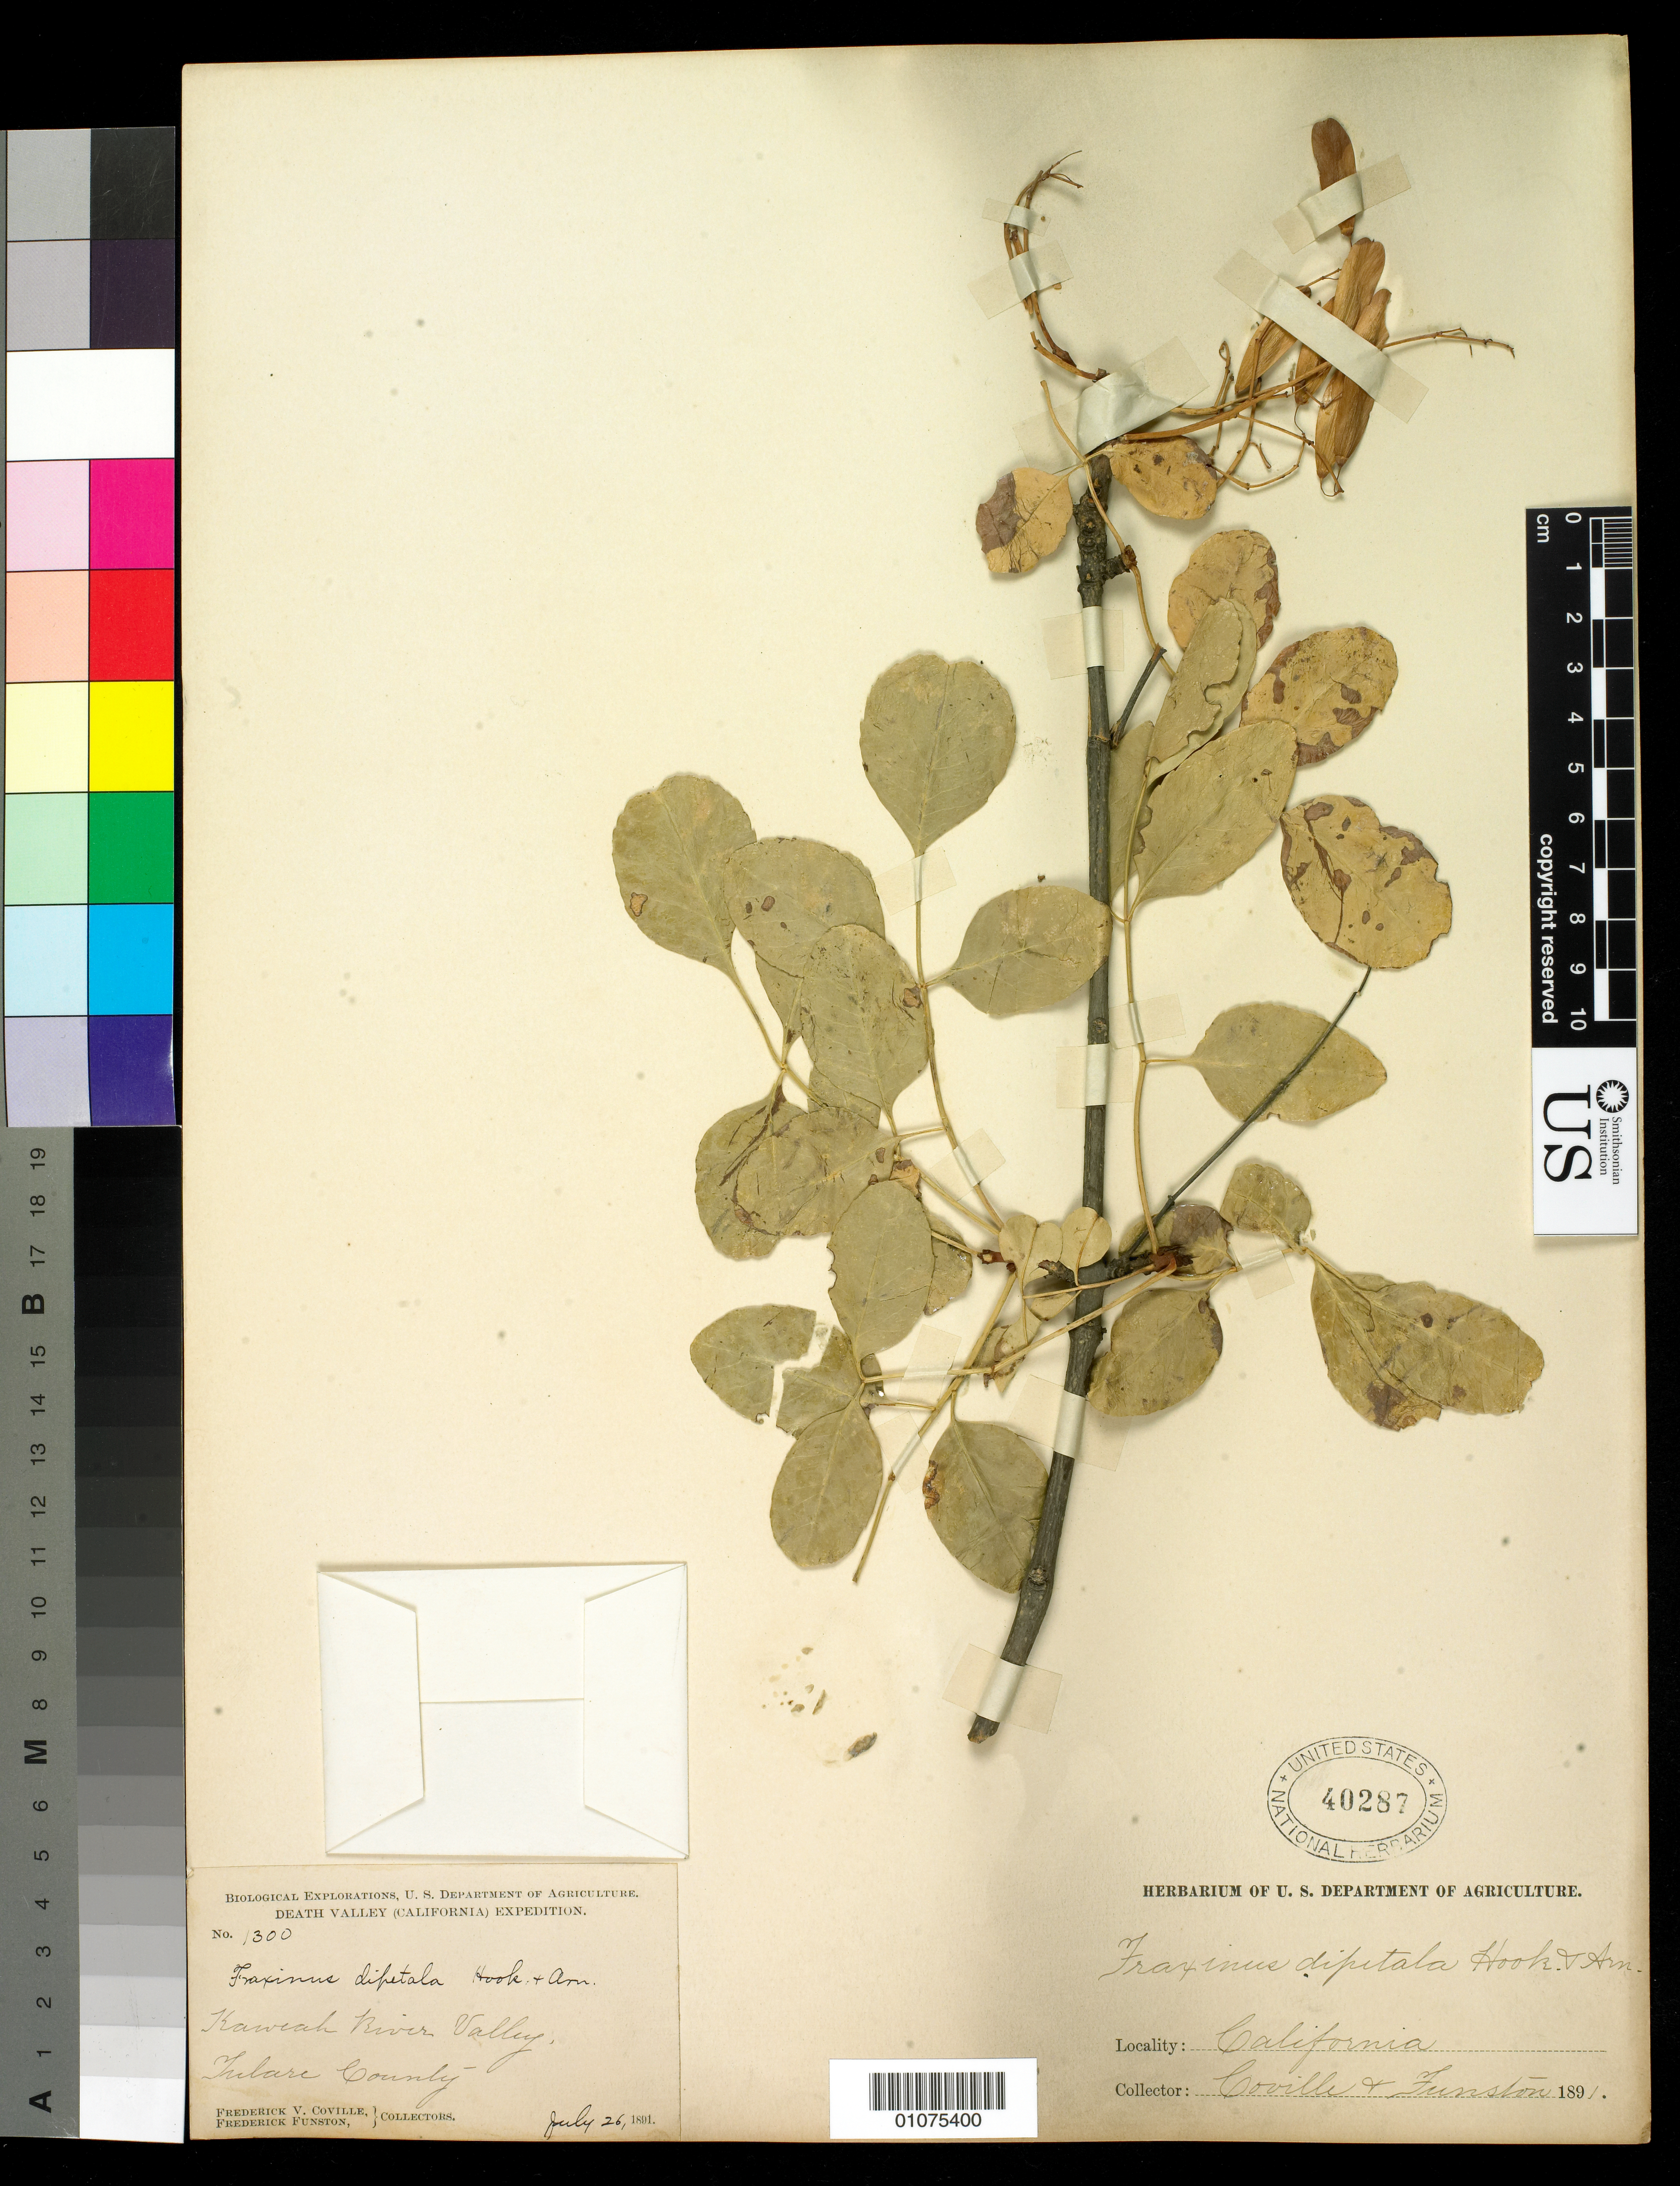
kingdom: Plantae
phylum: Tracheophyta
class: Magnoliopsida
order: Lamiales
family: Oleaceae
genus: Fraxinus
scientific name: Fraxinus dipetala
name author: Hook. & Arn.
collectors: F. V. Coville & F. Funston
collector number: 1300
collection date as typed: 26 Jul 1891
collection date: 1891-07-26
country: United States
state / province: California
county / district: Tulare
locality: Kaweah River Valley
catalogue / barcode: US 40287